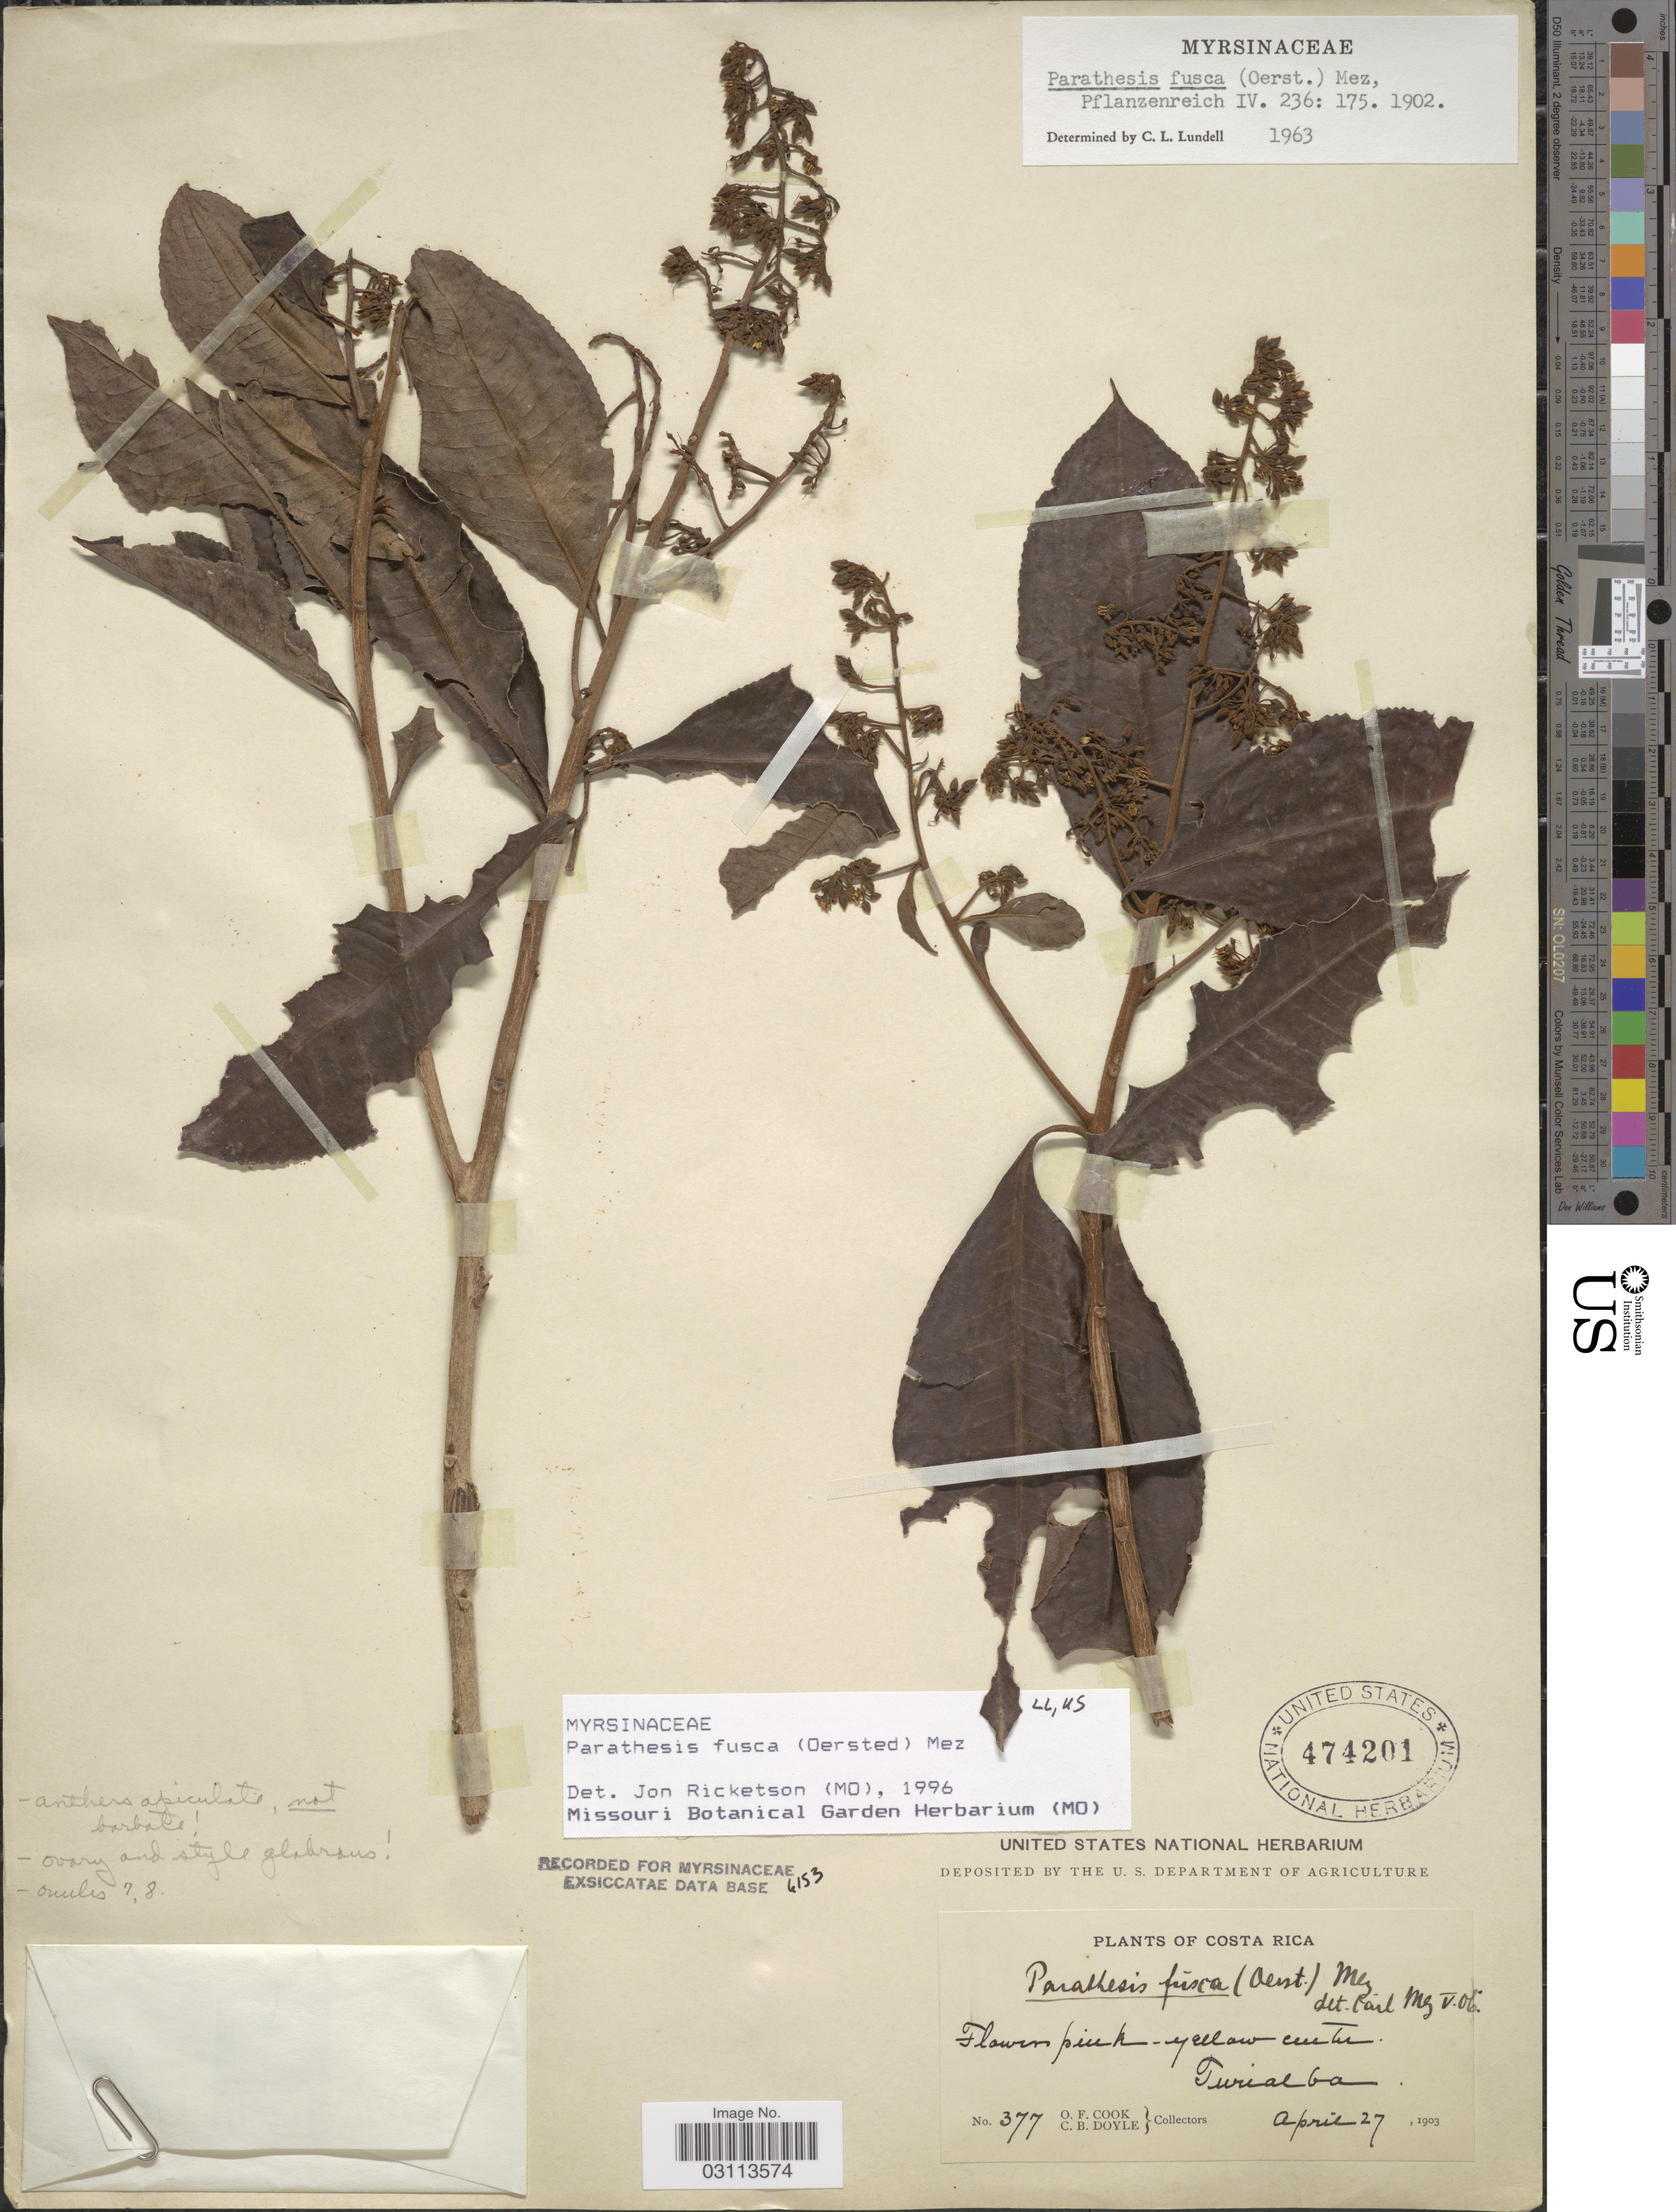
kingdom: Plantae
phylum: Tracheophyta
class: Magnoliopsida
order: Ericales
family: Primulaceae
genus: Parathesis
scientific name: Parathesis fusca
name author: (Oerst.) Mez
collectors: O. F. Cook & C. Doyle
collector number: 377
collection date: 1903-04-27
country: Costa Rica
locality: Turialba.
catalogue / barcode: US 474201